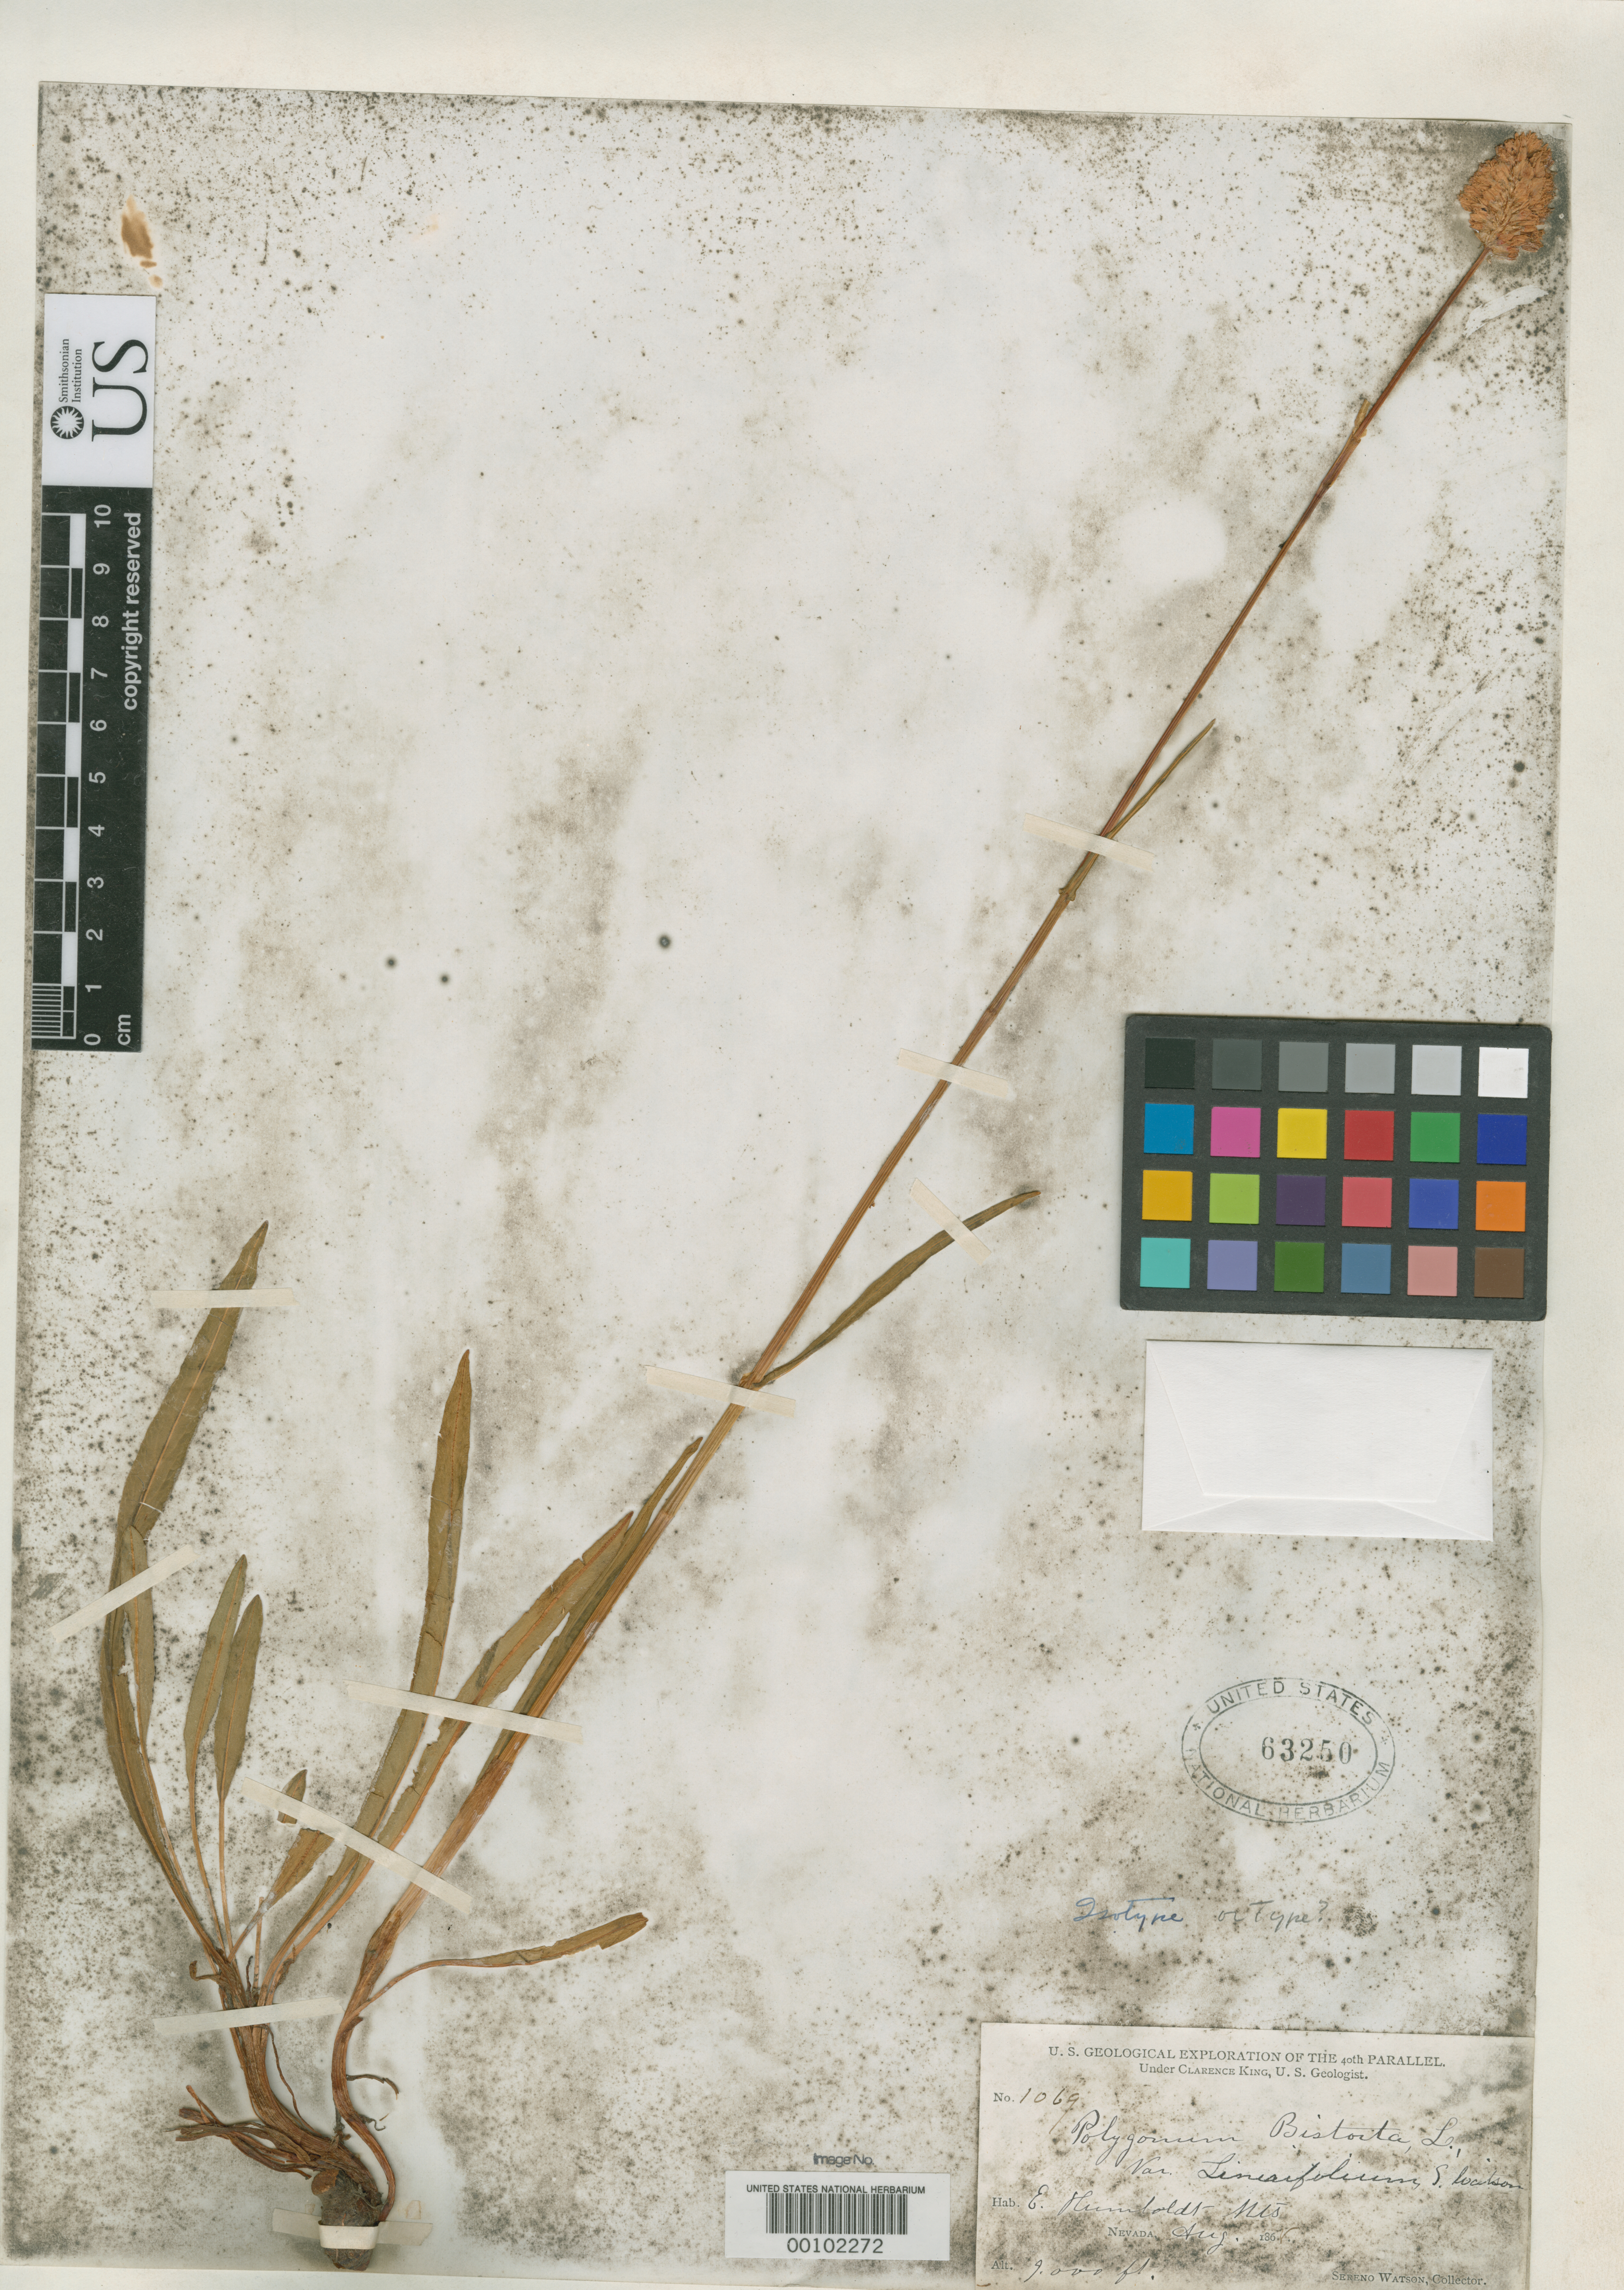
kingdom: Plantae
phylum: Tracheophyta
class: Magnoliopsida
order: Caryophyllales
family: Polygonaceae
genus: Polygonum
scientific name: Polygonum bistorta var. linearifolium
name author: S. Watson in C. King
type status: Holotype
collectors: S. Watson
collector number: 1069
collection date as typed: Aug 1862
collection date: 1862-08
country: United States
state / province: Nevada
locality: East Humboldt Mtns.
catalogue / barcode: US 63250